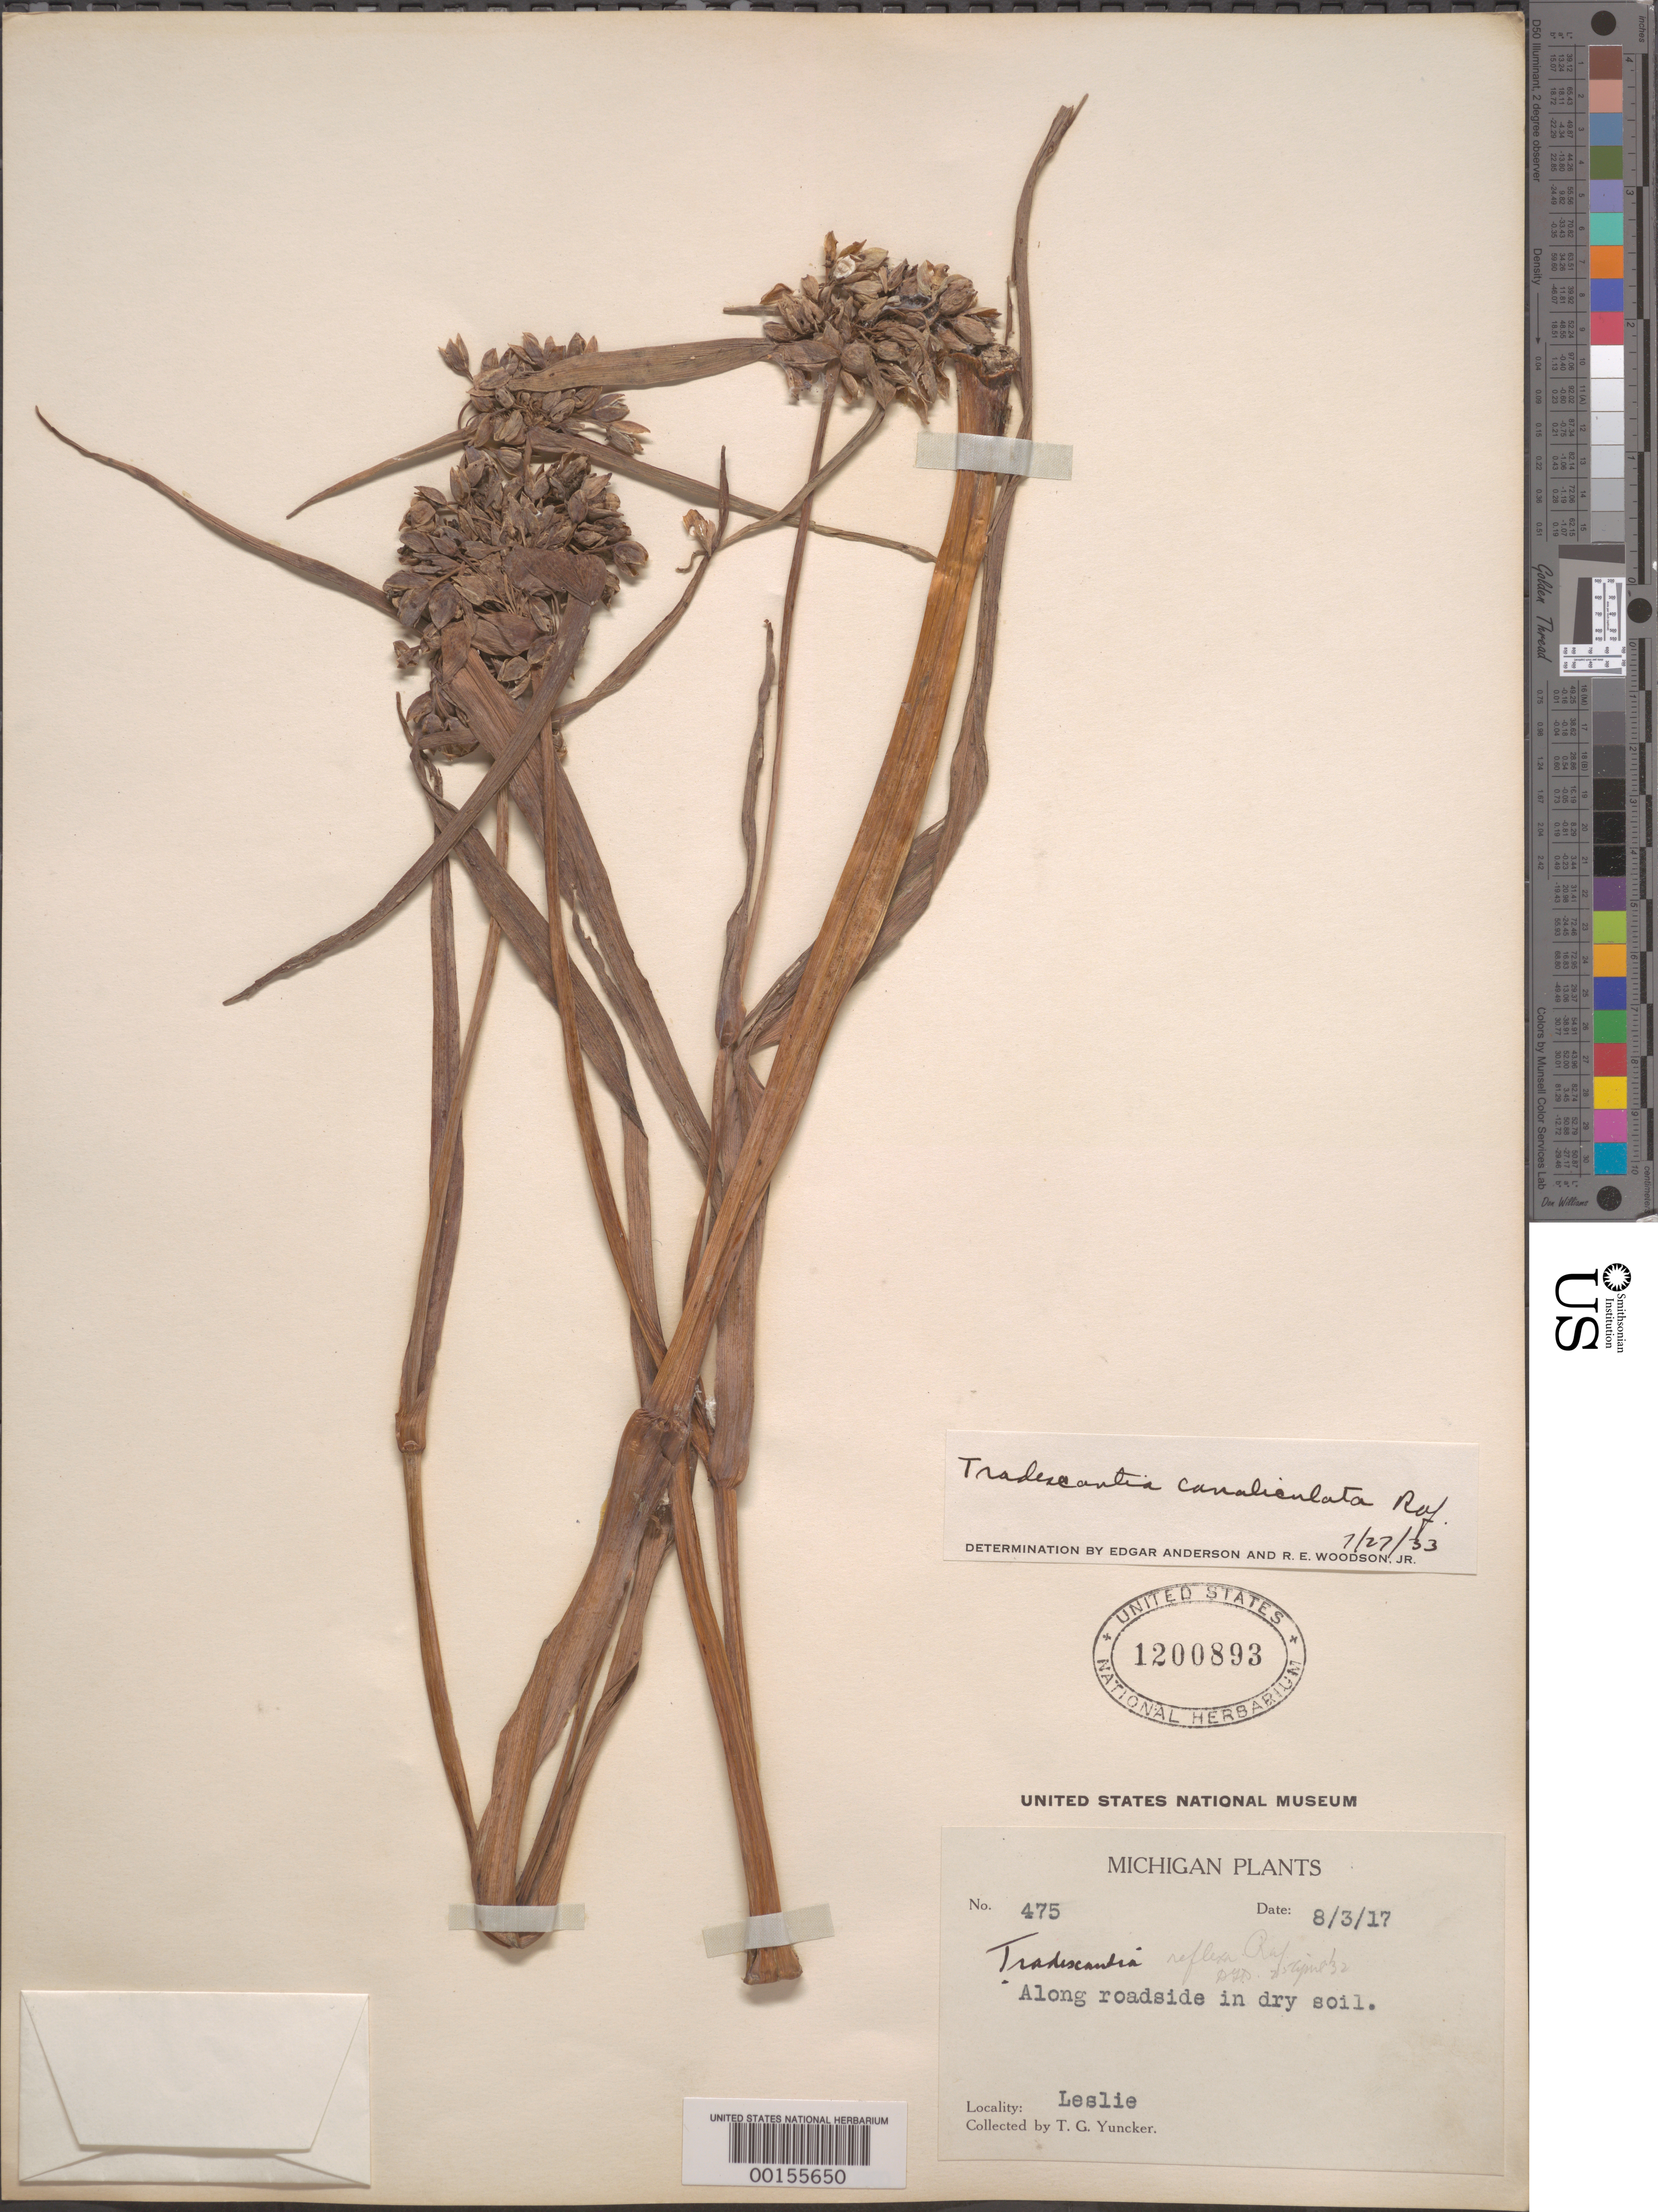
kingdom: Plantae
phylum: Tracheophyta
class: Liliopsida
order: Commelinales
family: Commelinaceae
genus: Tradescantia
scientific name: Tradescantia ohiensis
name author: Raf.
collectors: T. G. Yuncker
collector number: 475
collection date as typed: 03 Aug 1917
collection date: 1917-08-03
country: United States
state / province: Michigan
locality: Leslie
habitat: Dry roadside soil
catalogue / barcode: US 1200893